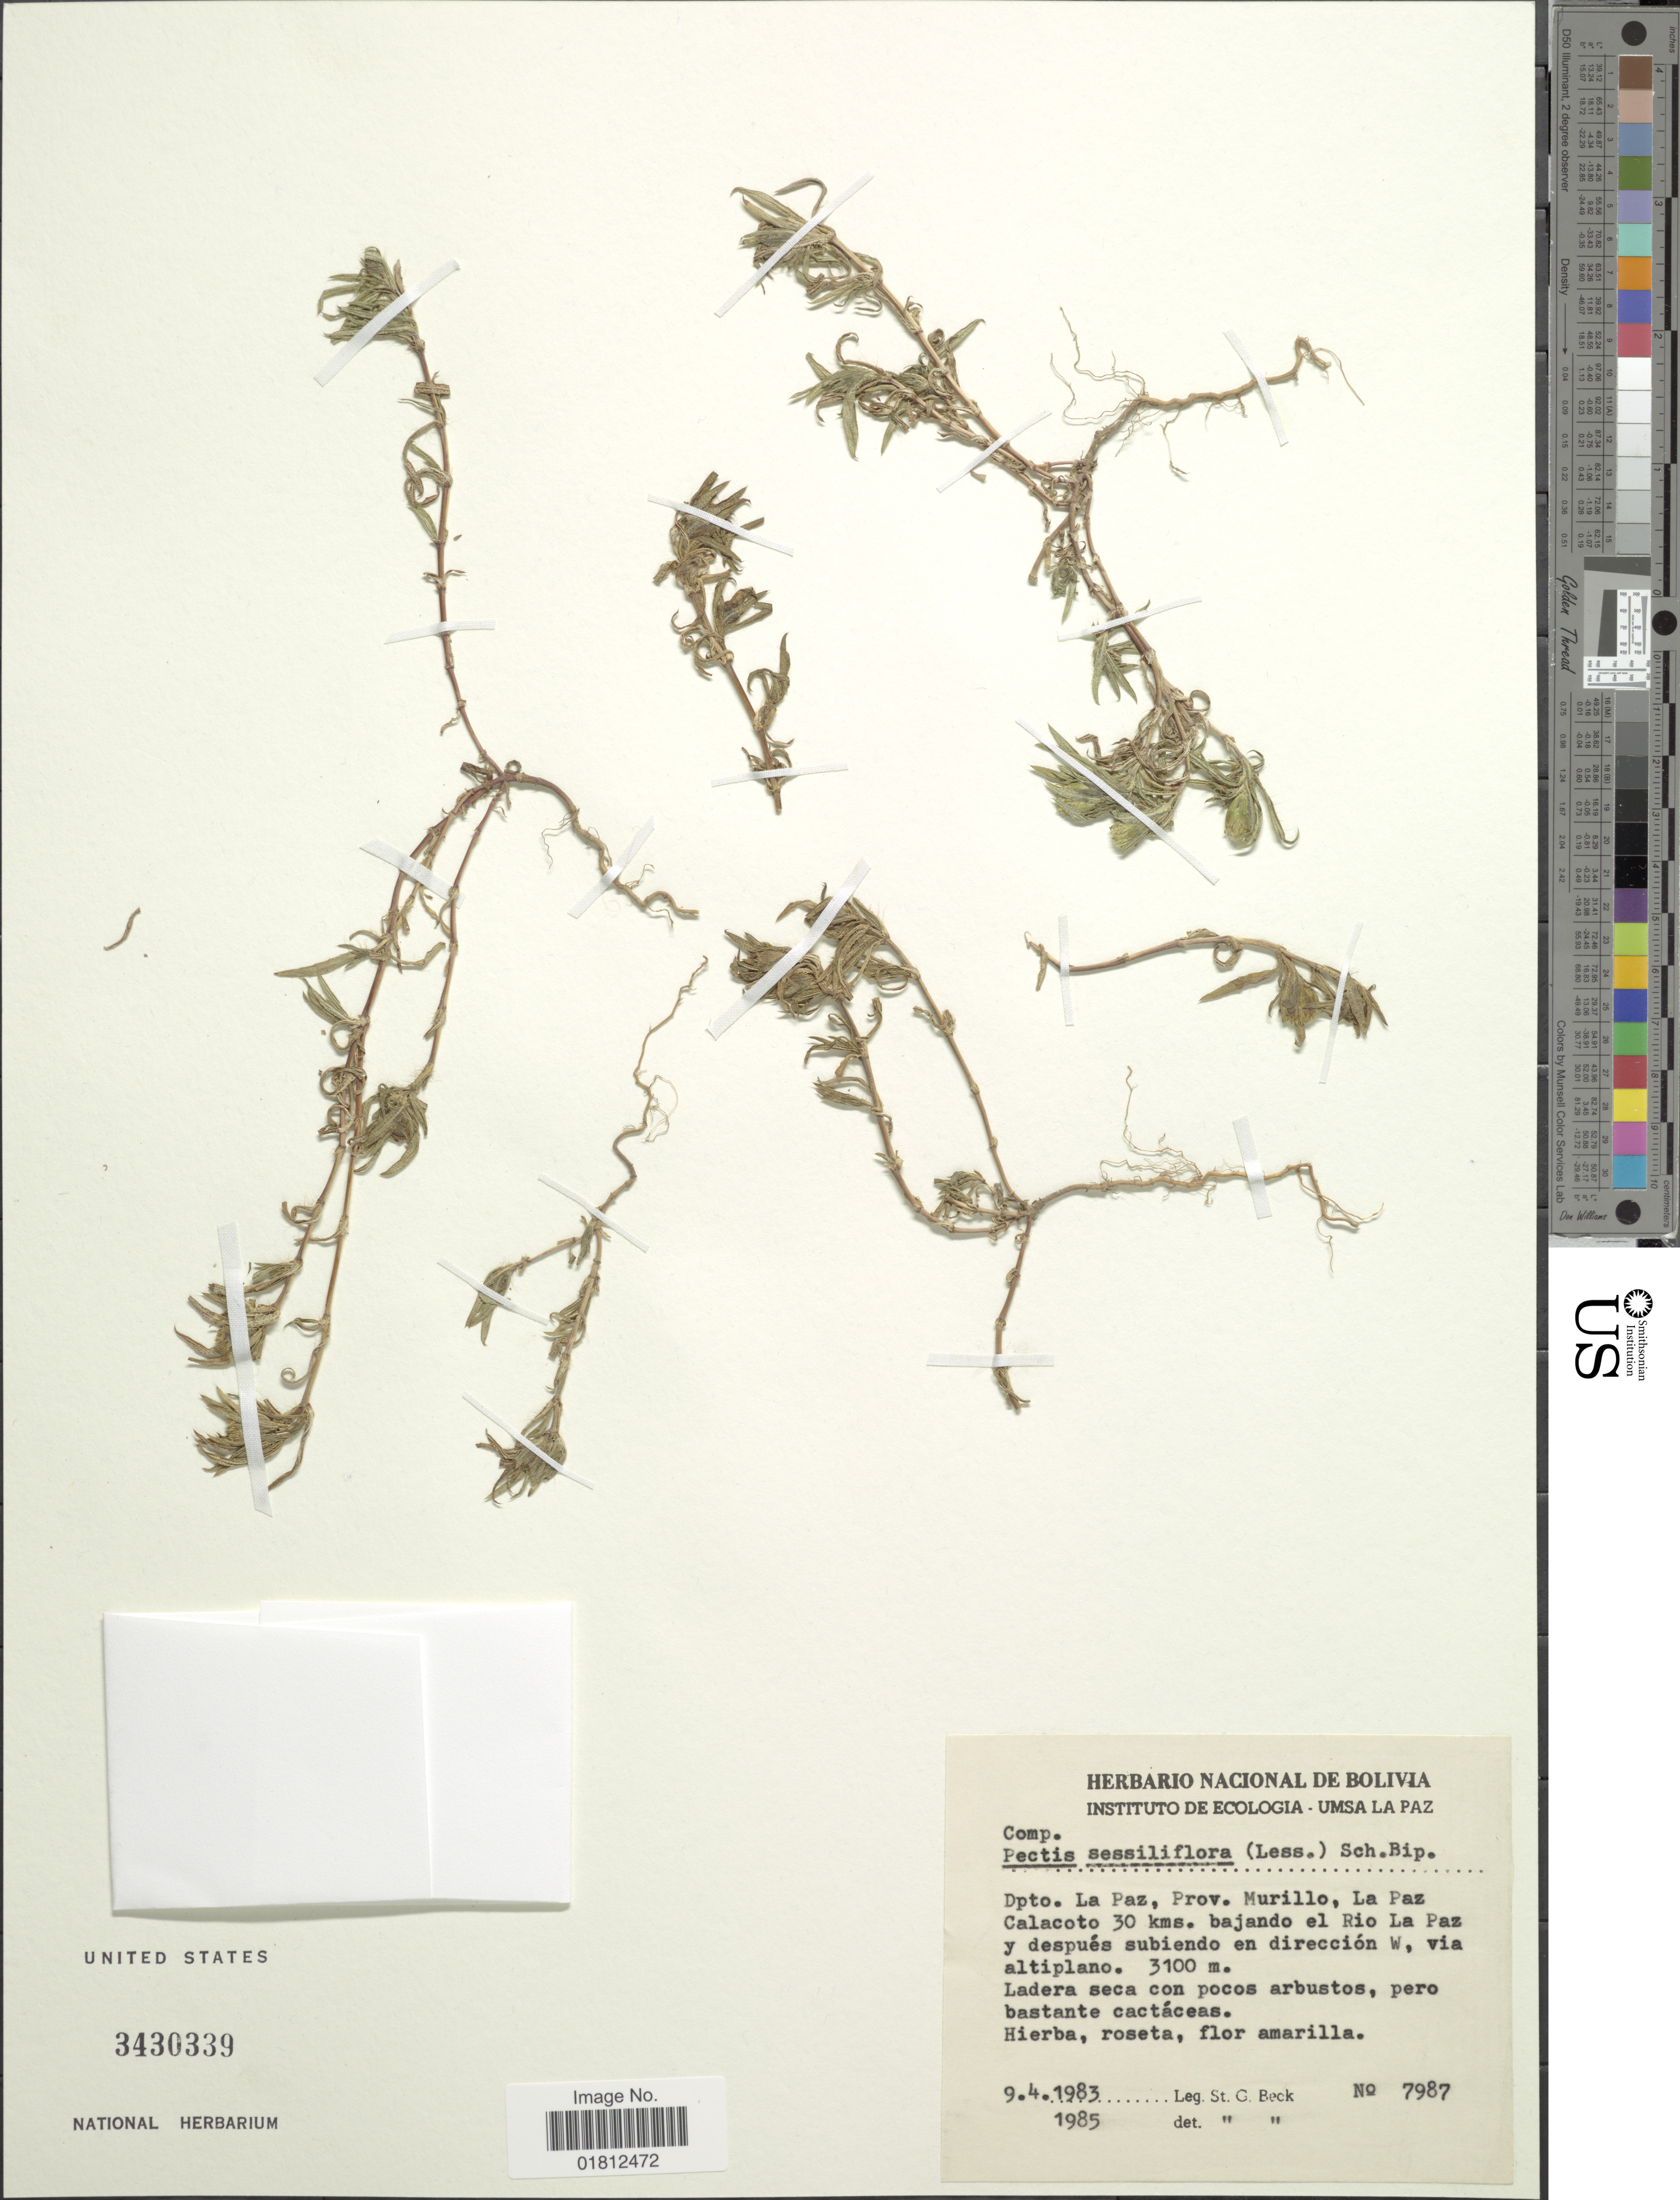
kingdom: Plantae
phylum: Tracheophyta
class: Magnoliopsida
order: Asterales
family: Asteraceae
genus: Pectis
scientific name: Pectis sessiliflora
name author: (Less.) Sch. Bip.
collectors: S. G. Beck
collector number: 7987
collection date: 1983-04-09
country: Bolivia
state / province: La Paz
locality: Prov. Murillo, La Paz Calacoto 30 kms. bajando el Rio La Paz y después subiendo en dirección W, via altiplano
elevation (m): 3100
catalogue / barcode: US 3430339